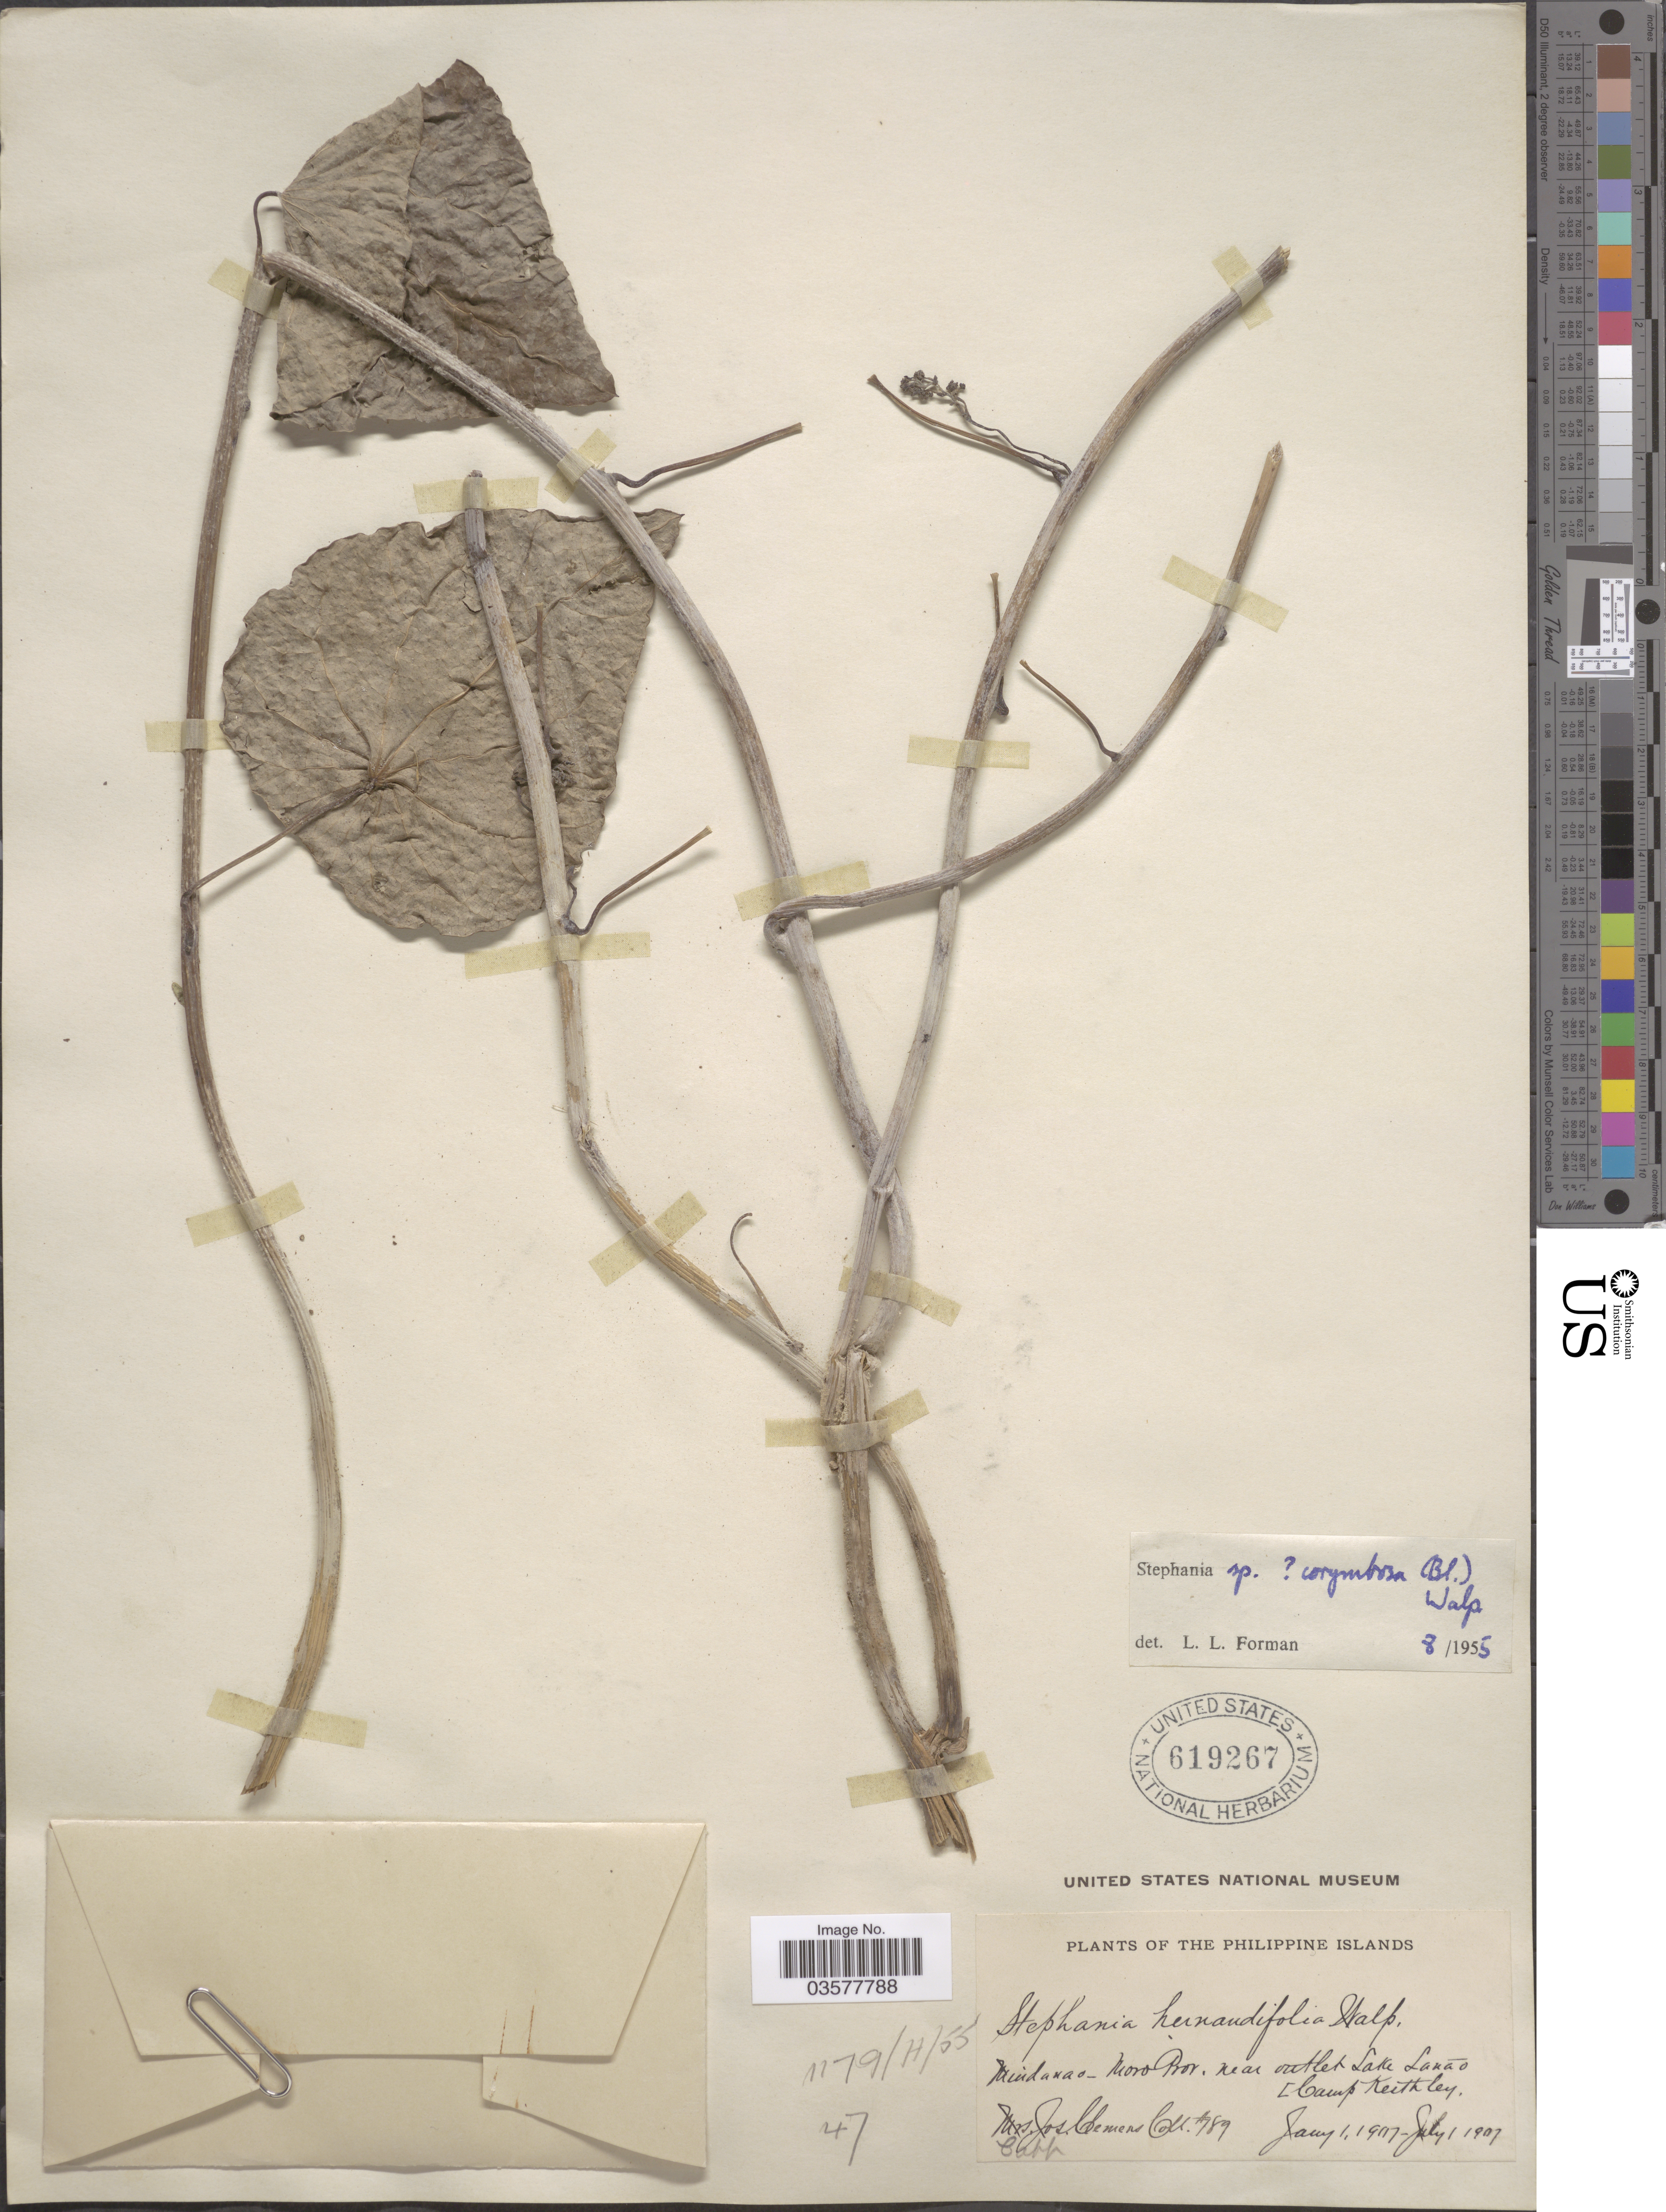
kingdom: Plantae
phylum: Tracheophyta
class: Magnoliopsida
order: Ranunculales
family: Menispermaceae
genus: Stephania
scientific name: Stephania corymbosa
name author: (Blume) Walp.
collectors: J. Clemens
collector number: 789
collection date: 1907-01-01/1907-07-01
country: Philippines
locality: Mindanao - Moro Prov.- river edge near outlet Lake Lanao Camp Keithley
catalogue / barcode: US 619267